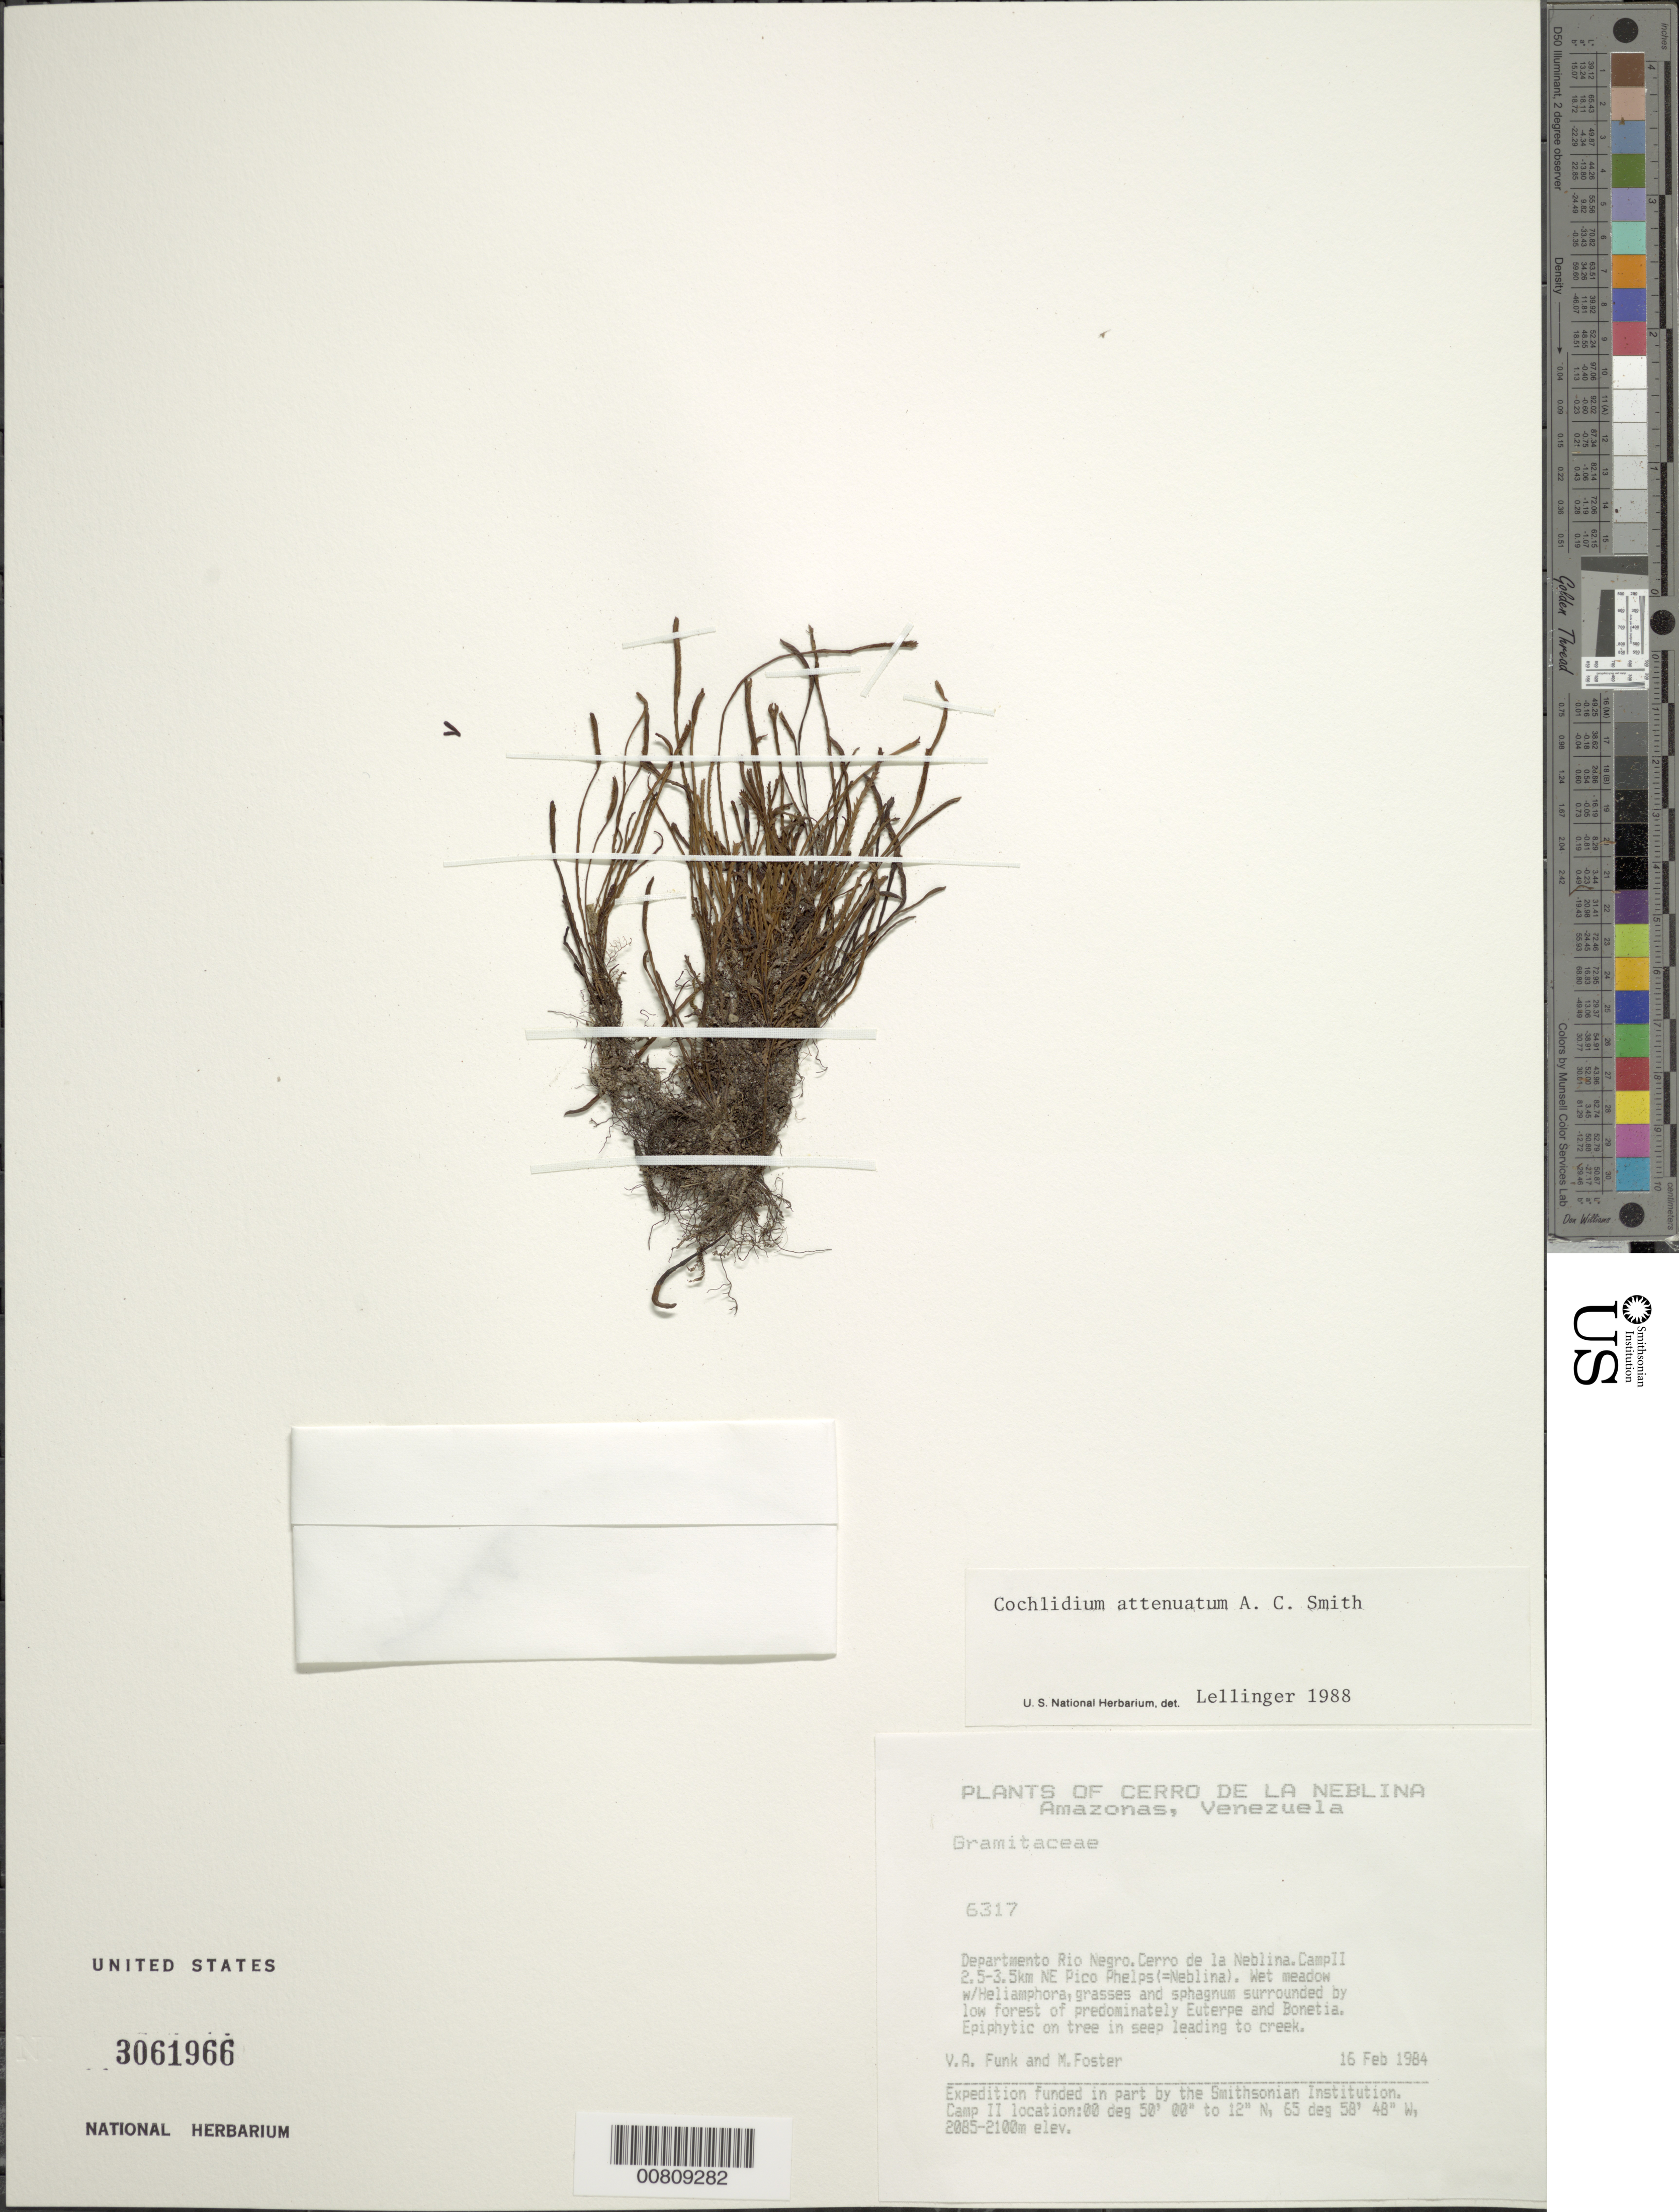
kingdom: Plantae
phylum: Tracheophyta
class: Polypodiopsida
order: Polypodiales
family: Polypodiaceae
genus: Cochlidium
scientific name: Cochlidium attenuatum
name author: A.C. Sm.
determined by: Lellinger, David B., (BOT), Smithsonian Institution - National Museum of Natural History (UNITED STATES)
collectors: V. Funk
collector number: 6317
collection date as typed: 16-Feb-84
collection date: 1984-02-16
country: Venezuela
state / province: Amazonas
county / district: Río Negro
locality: Cerro de la Neblina, Camp II 2.5-3.5 km NE Pico Phelps (=Neblina)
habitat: Wet meadow w/Heliamphora, grasses and sphagnum surrounded by low forest of Euterpe and Bonnetia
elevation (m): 2085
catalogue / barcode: US 3061966